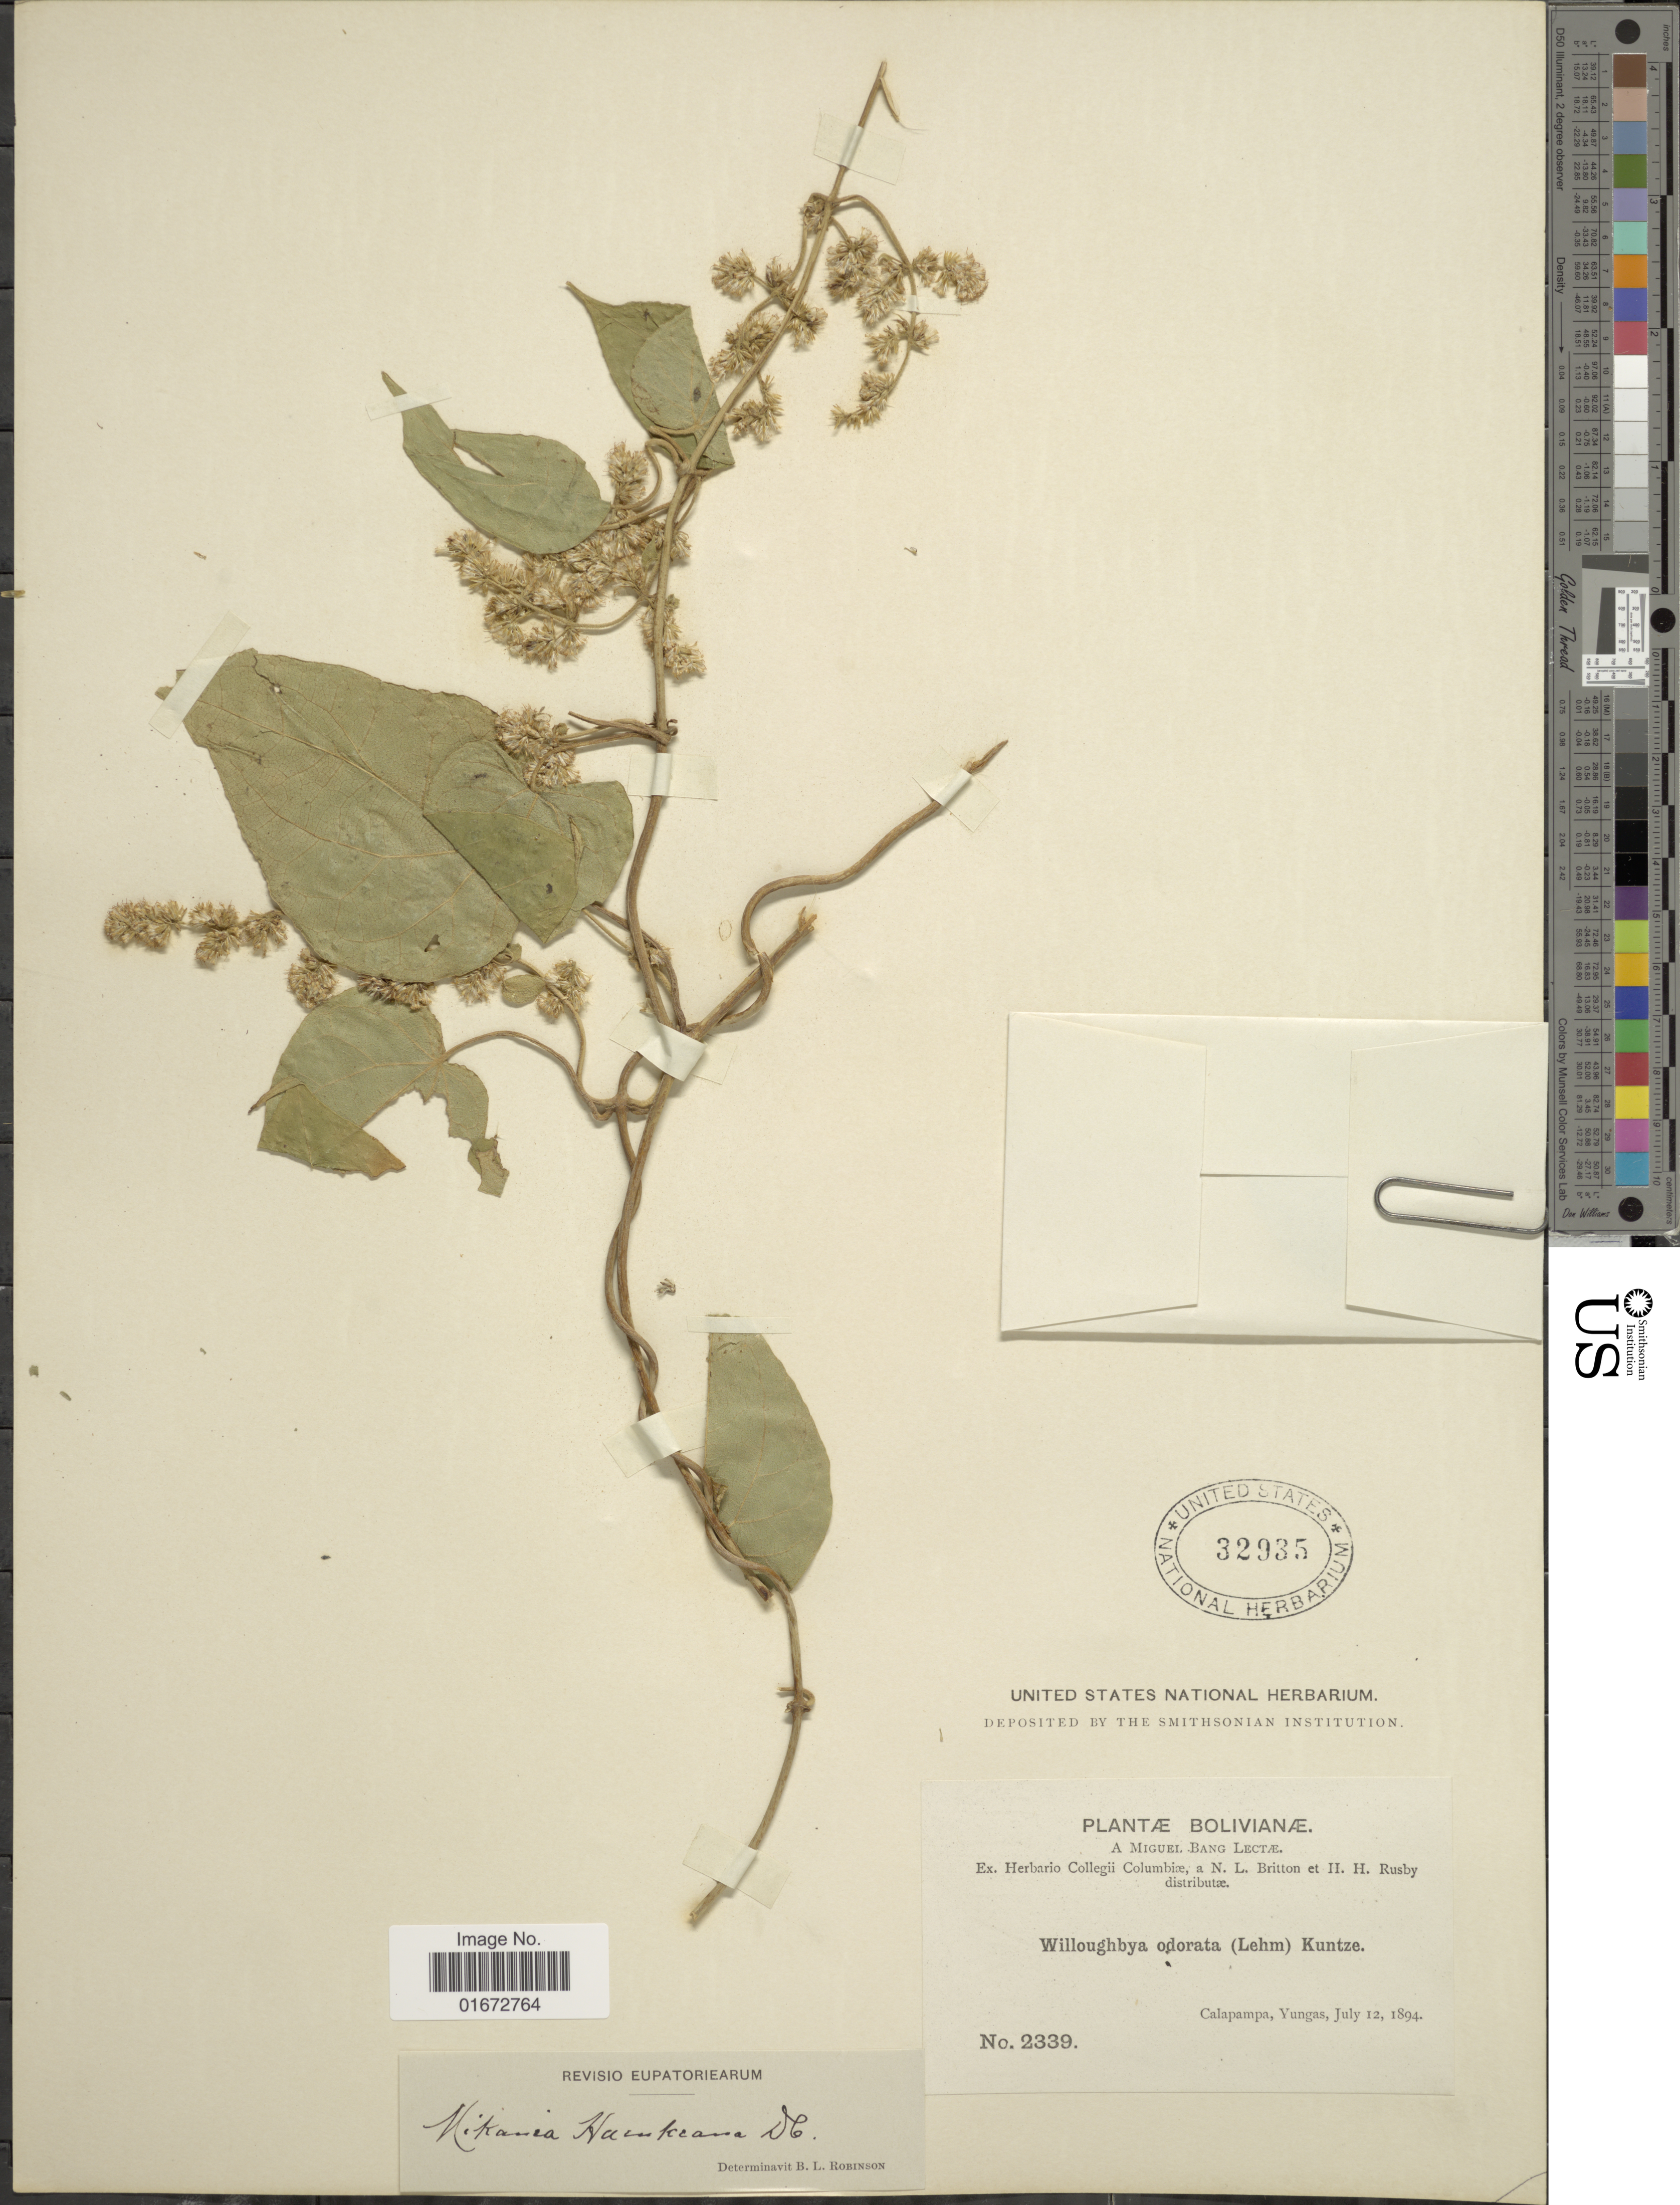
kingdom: Plantae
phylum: Tracheophyta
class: Magnoliopsida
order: Asterales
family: Asteraceae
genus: Mikania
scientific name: Mikania haenkeana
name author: DC.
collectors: M. Bang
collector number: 2339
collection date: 1894-07-12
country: Bolivia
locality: Calapampa, Yungas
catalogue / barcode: US 32935